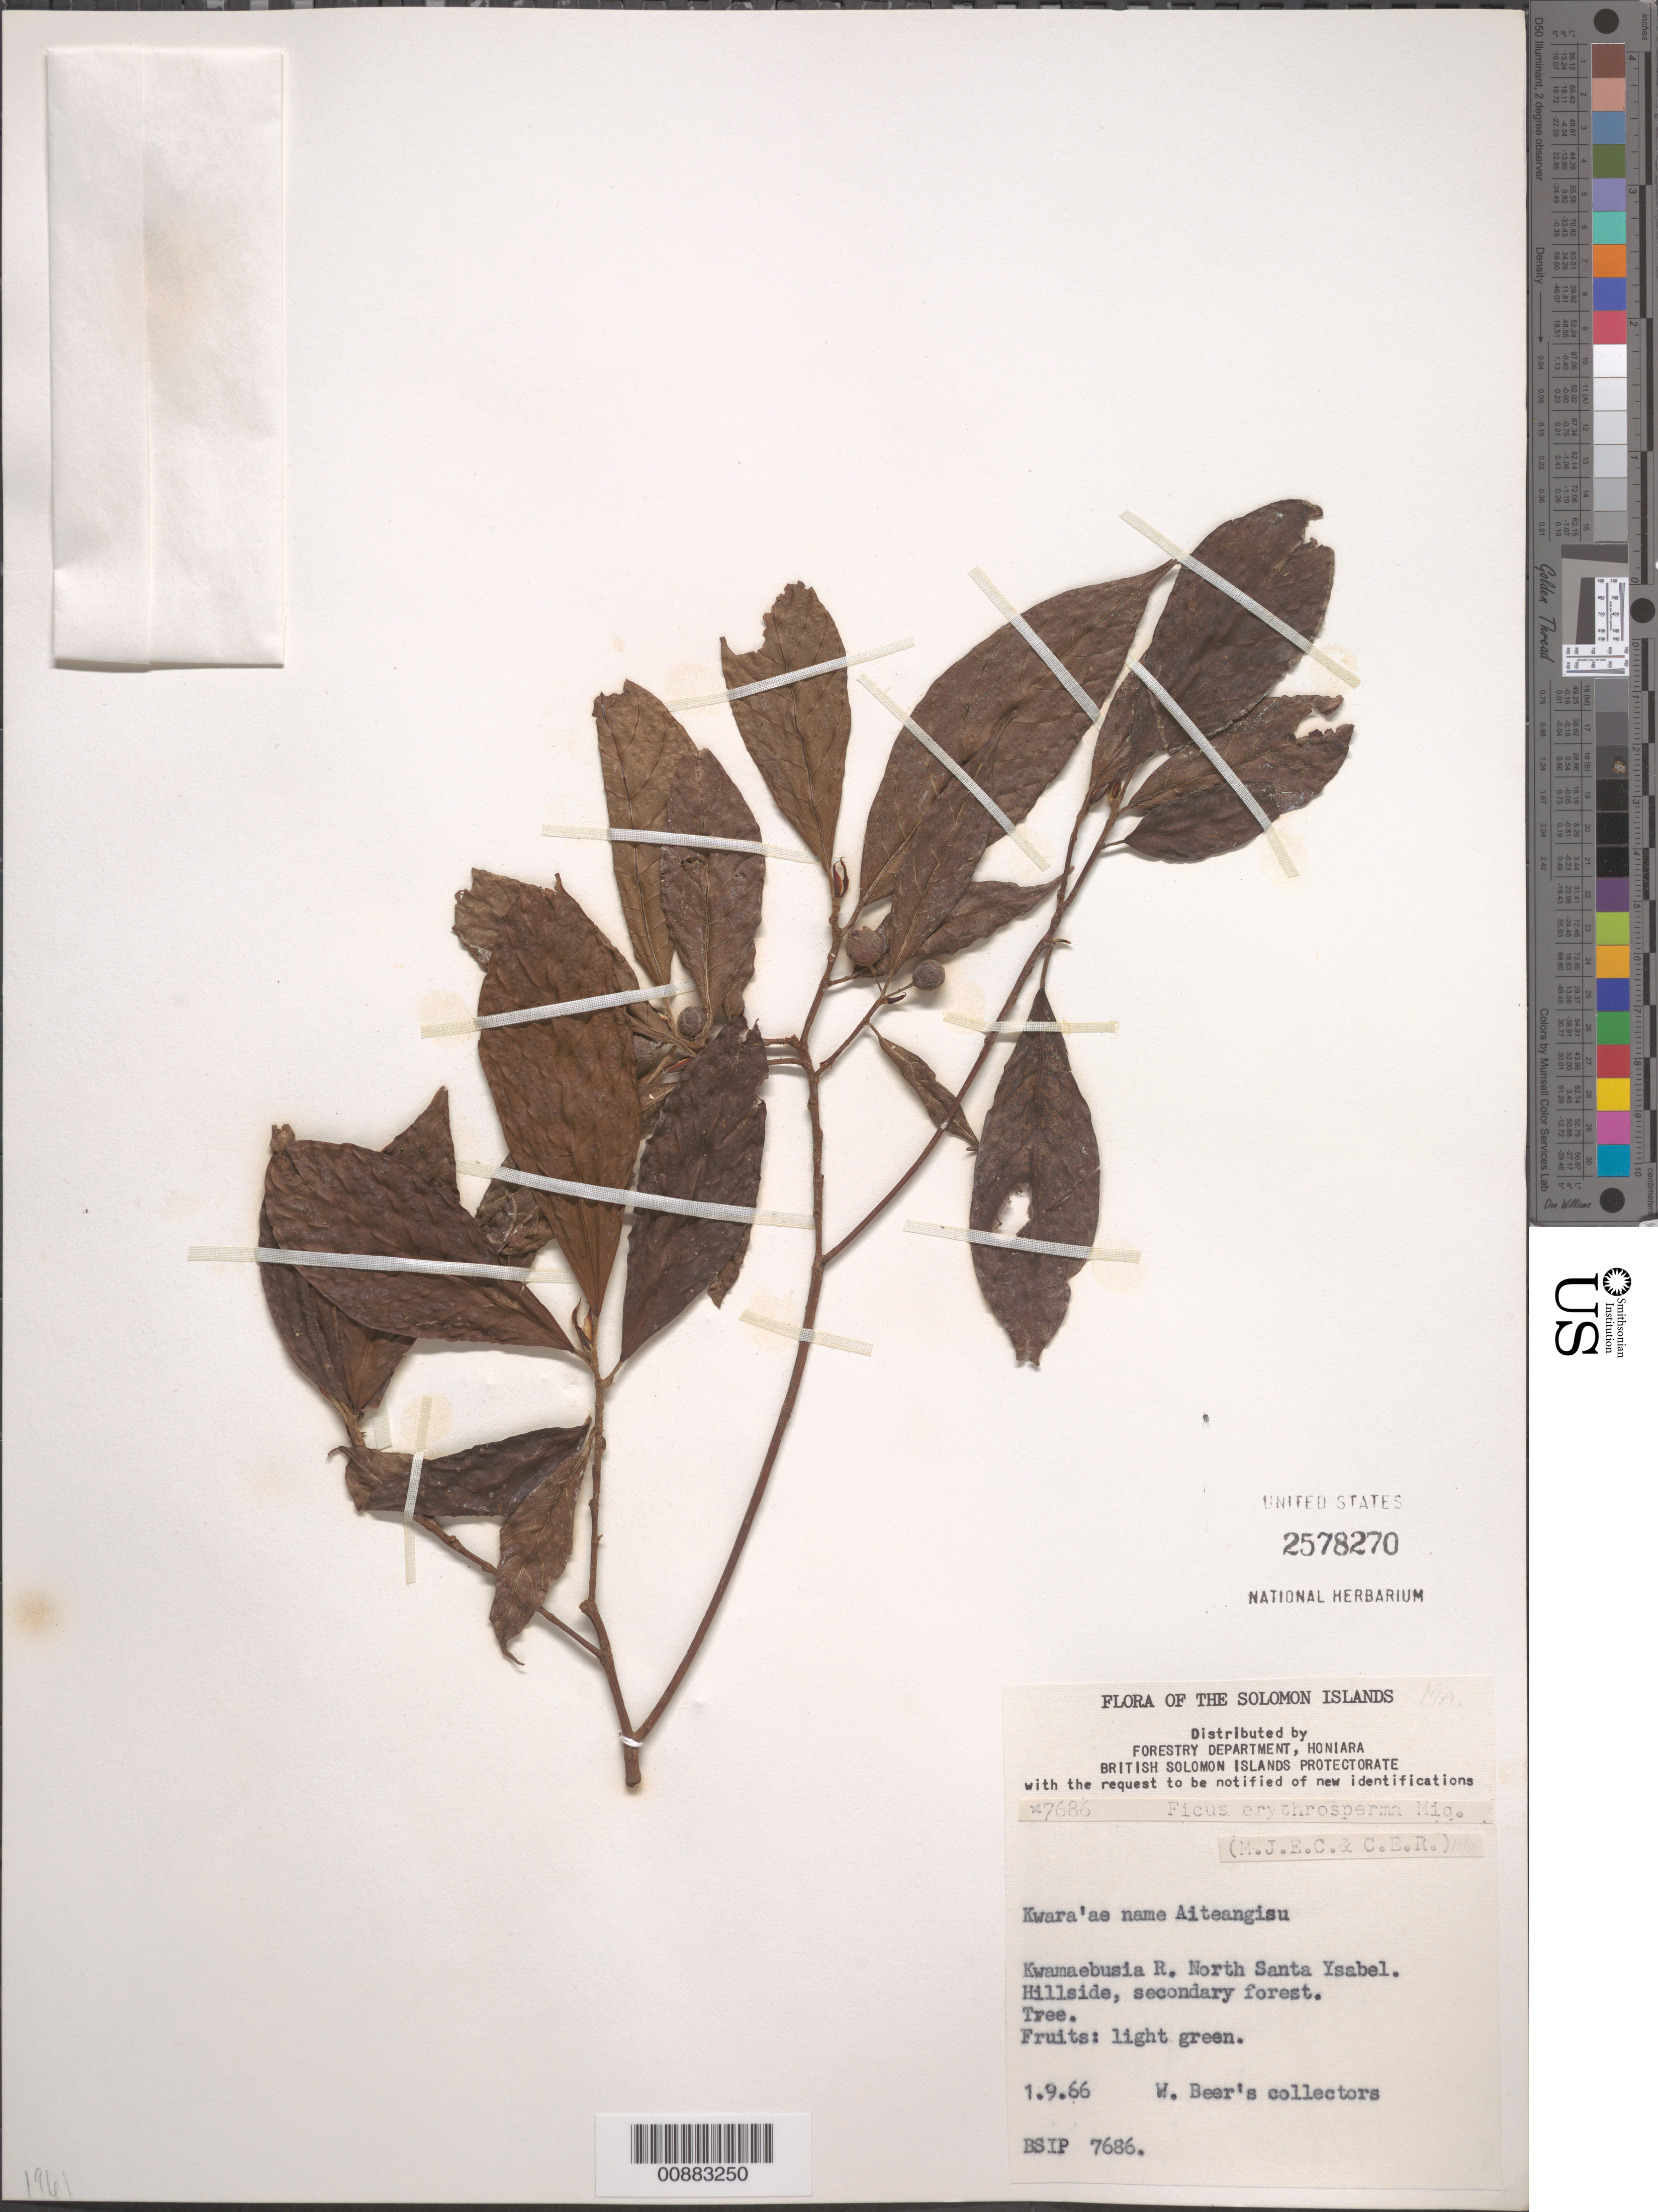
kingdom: Plantae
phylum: Tracheophyta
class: Magnoliopsida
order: Rosales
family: Moraceae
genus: Ficus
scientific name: Ficus erythrosperma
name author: Miq.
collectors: W. Beer's Collectors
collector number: BSIP 7686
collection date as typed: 09 Jan 1966 or 01 Sep 1966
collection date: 1966-01-09 or 1966-09-01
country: Solomon Islands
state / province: Isabel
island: Santa Isabel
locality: Kwamaebusia R. North Santa Isabel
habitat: Hillside, secondary forest.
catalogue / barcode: US 2578270